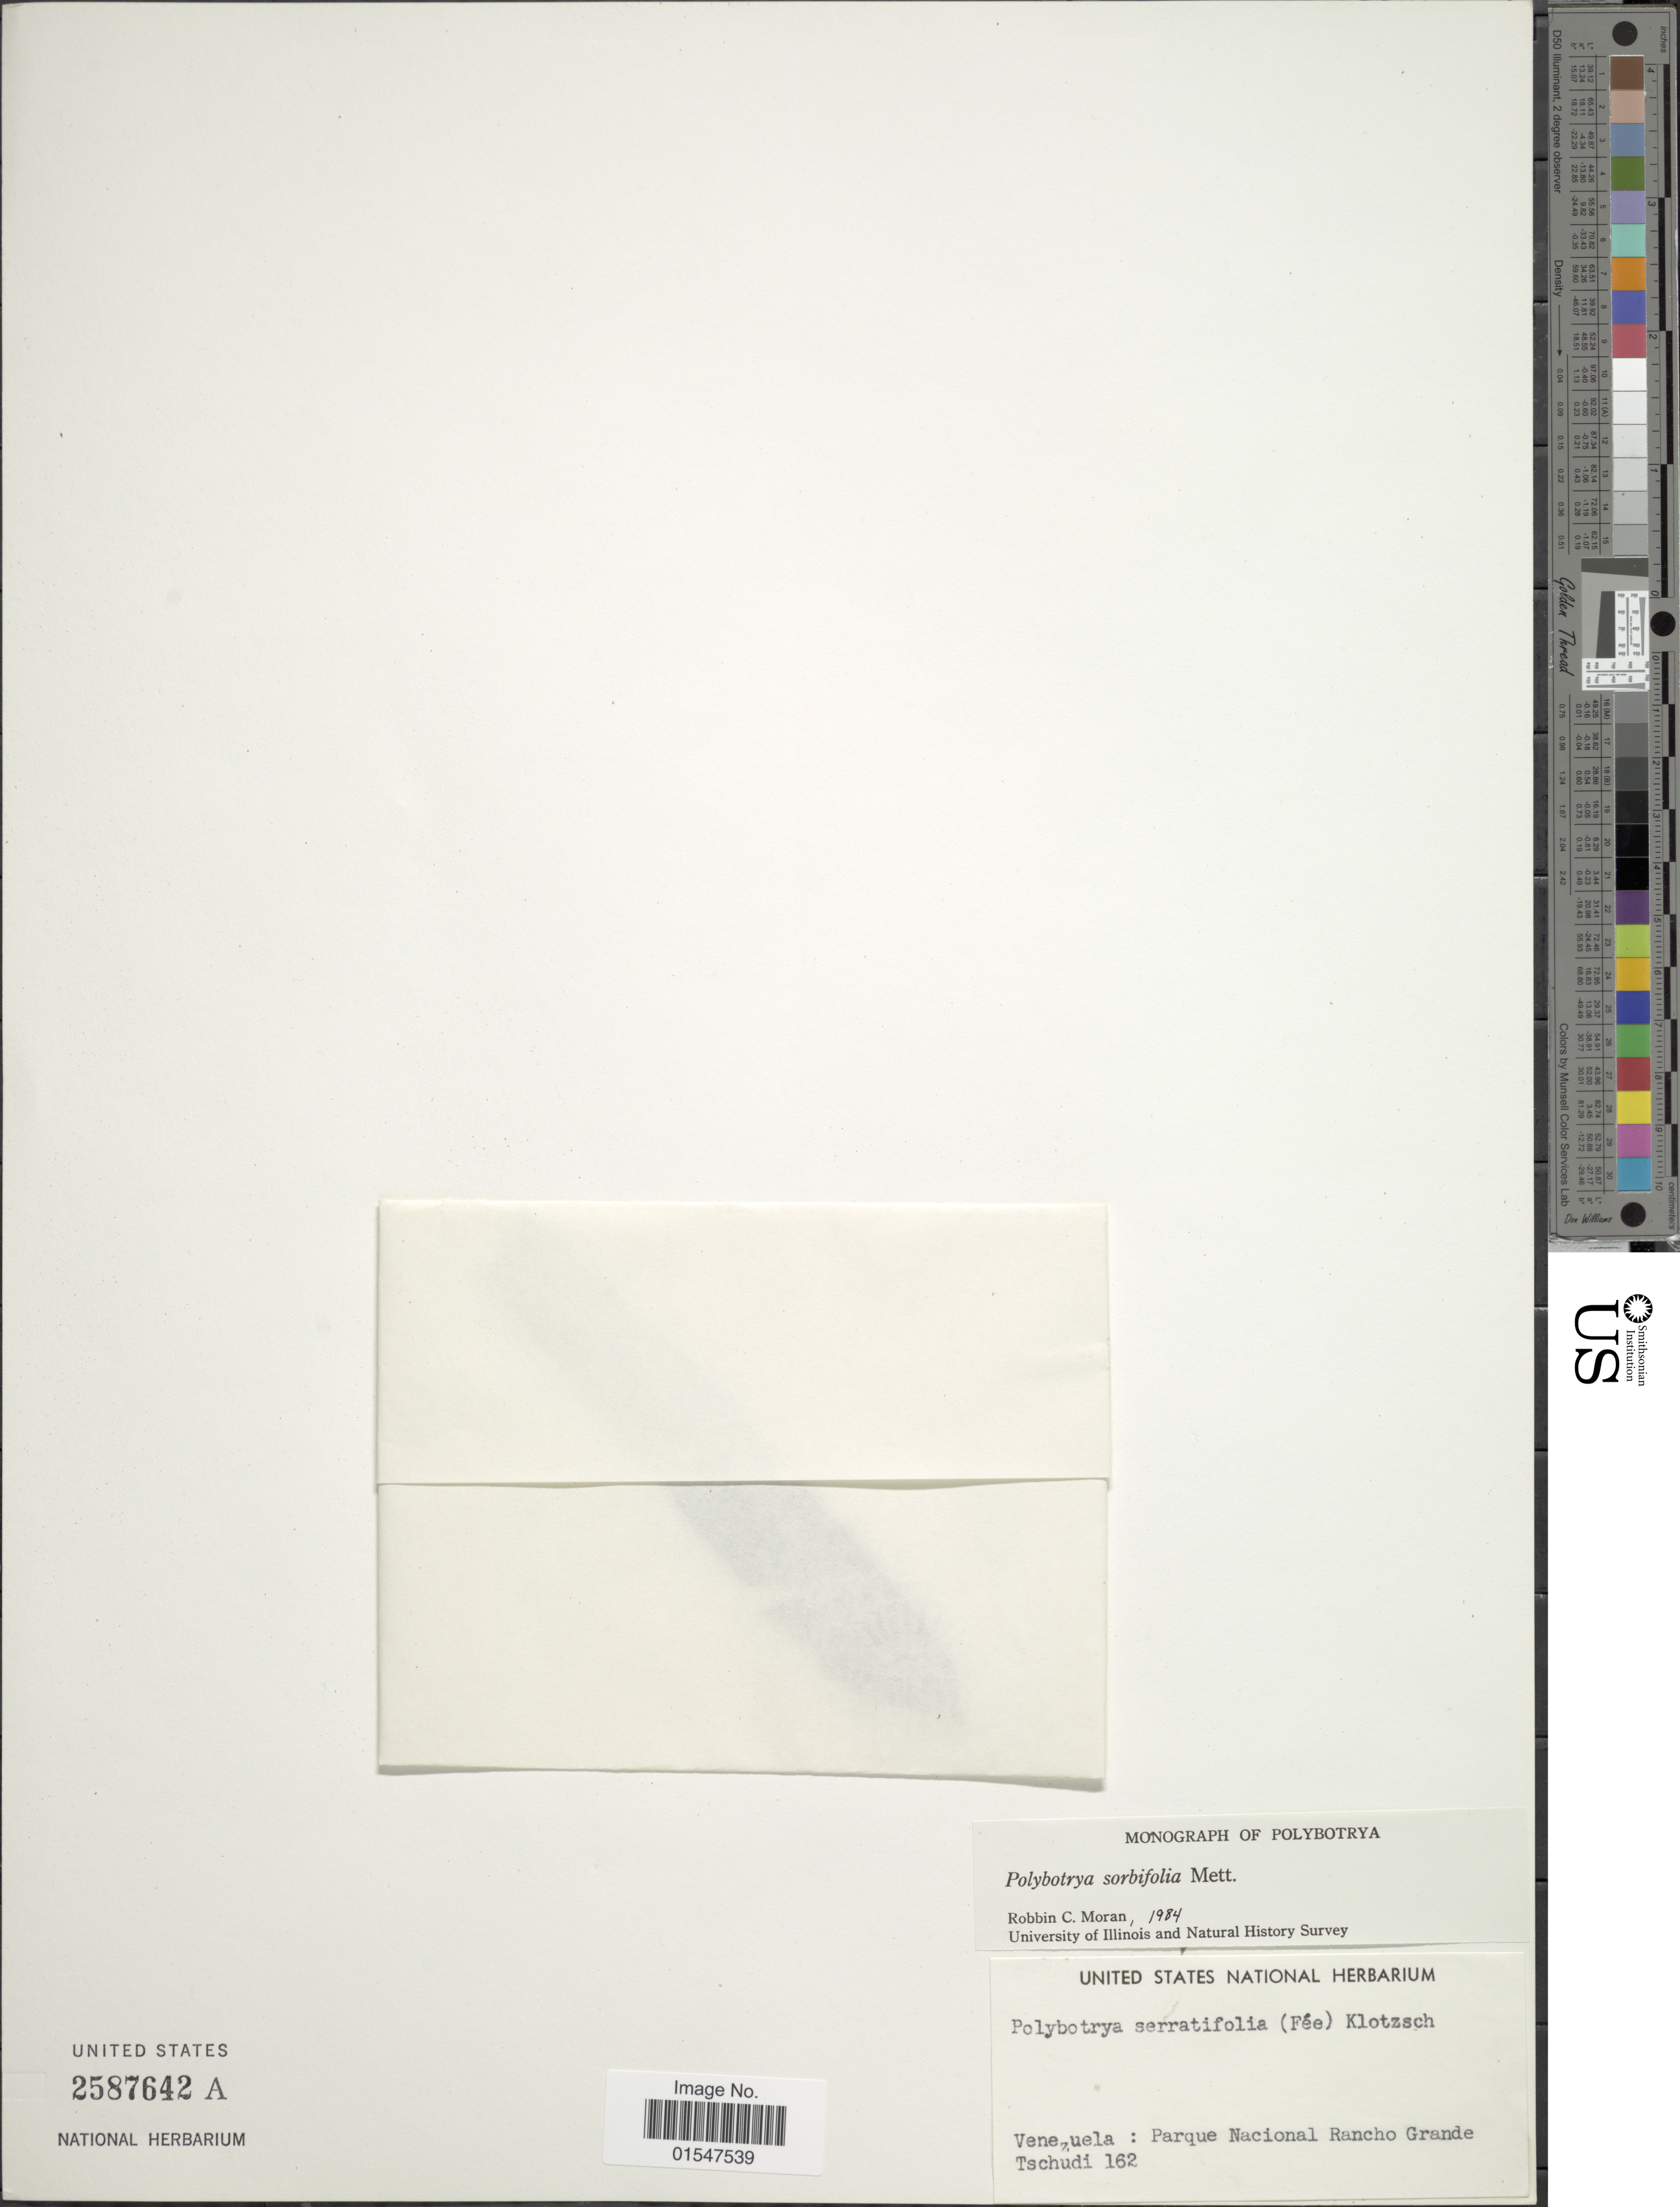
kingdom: Plantae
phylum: Tracheophyta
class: Polypodiopsida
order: Polypodiales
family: Dryopteridaceae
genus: Polybotrya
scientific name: Polybotrya sorbifolia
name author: Kuhn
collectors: Tschudi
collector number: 162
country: Venezuela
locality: Parque Nacional Rancho Grande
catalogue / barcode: US 2587642A